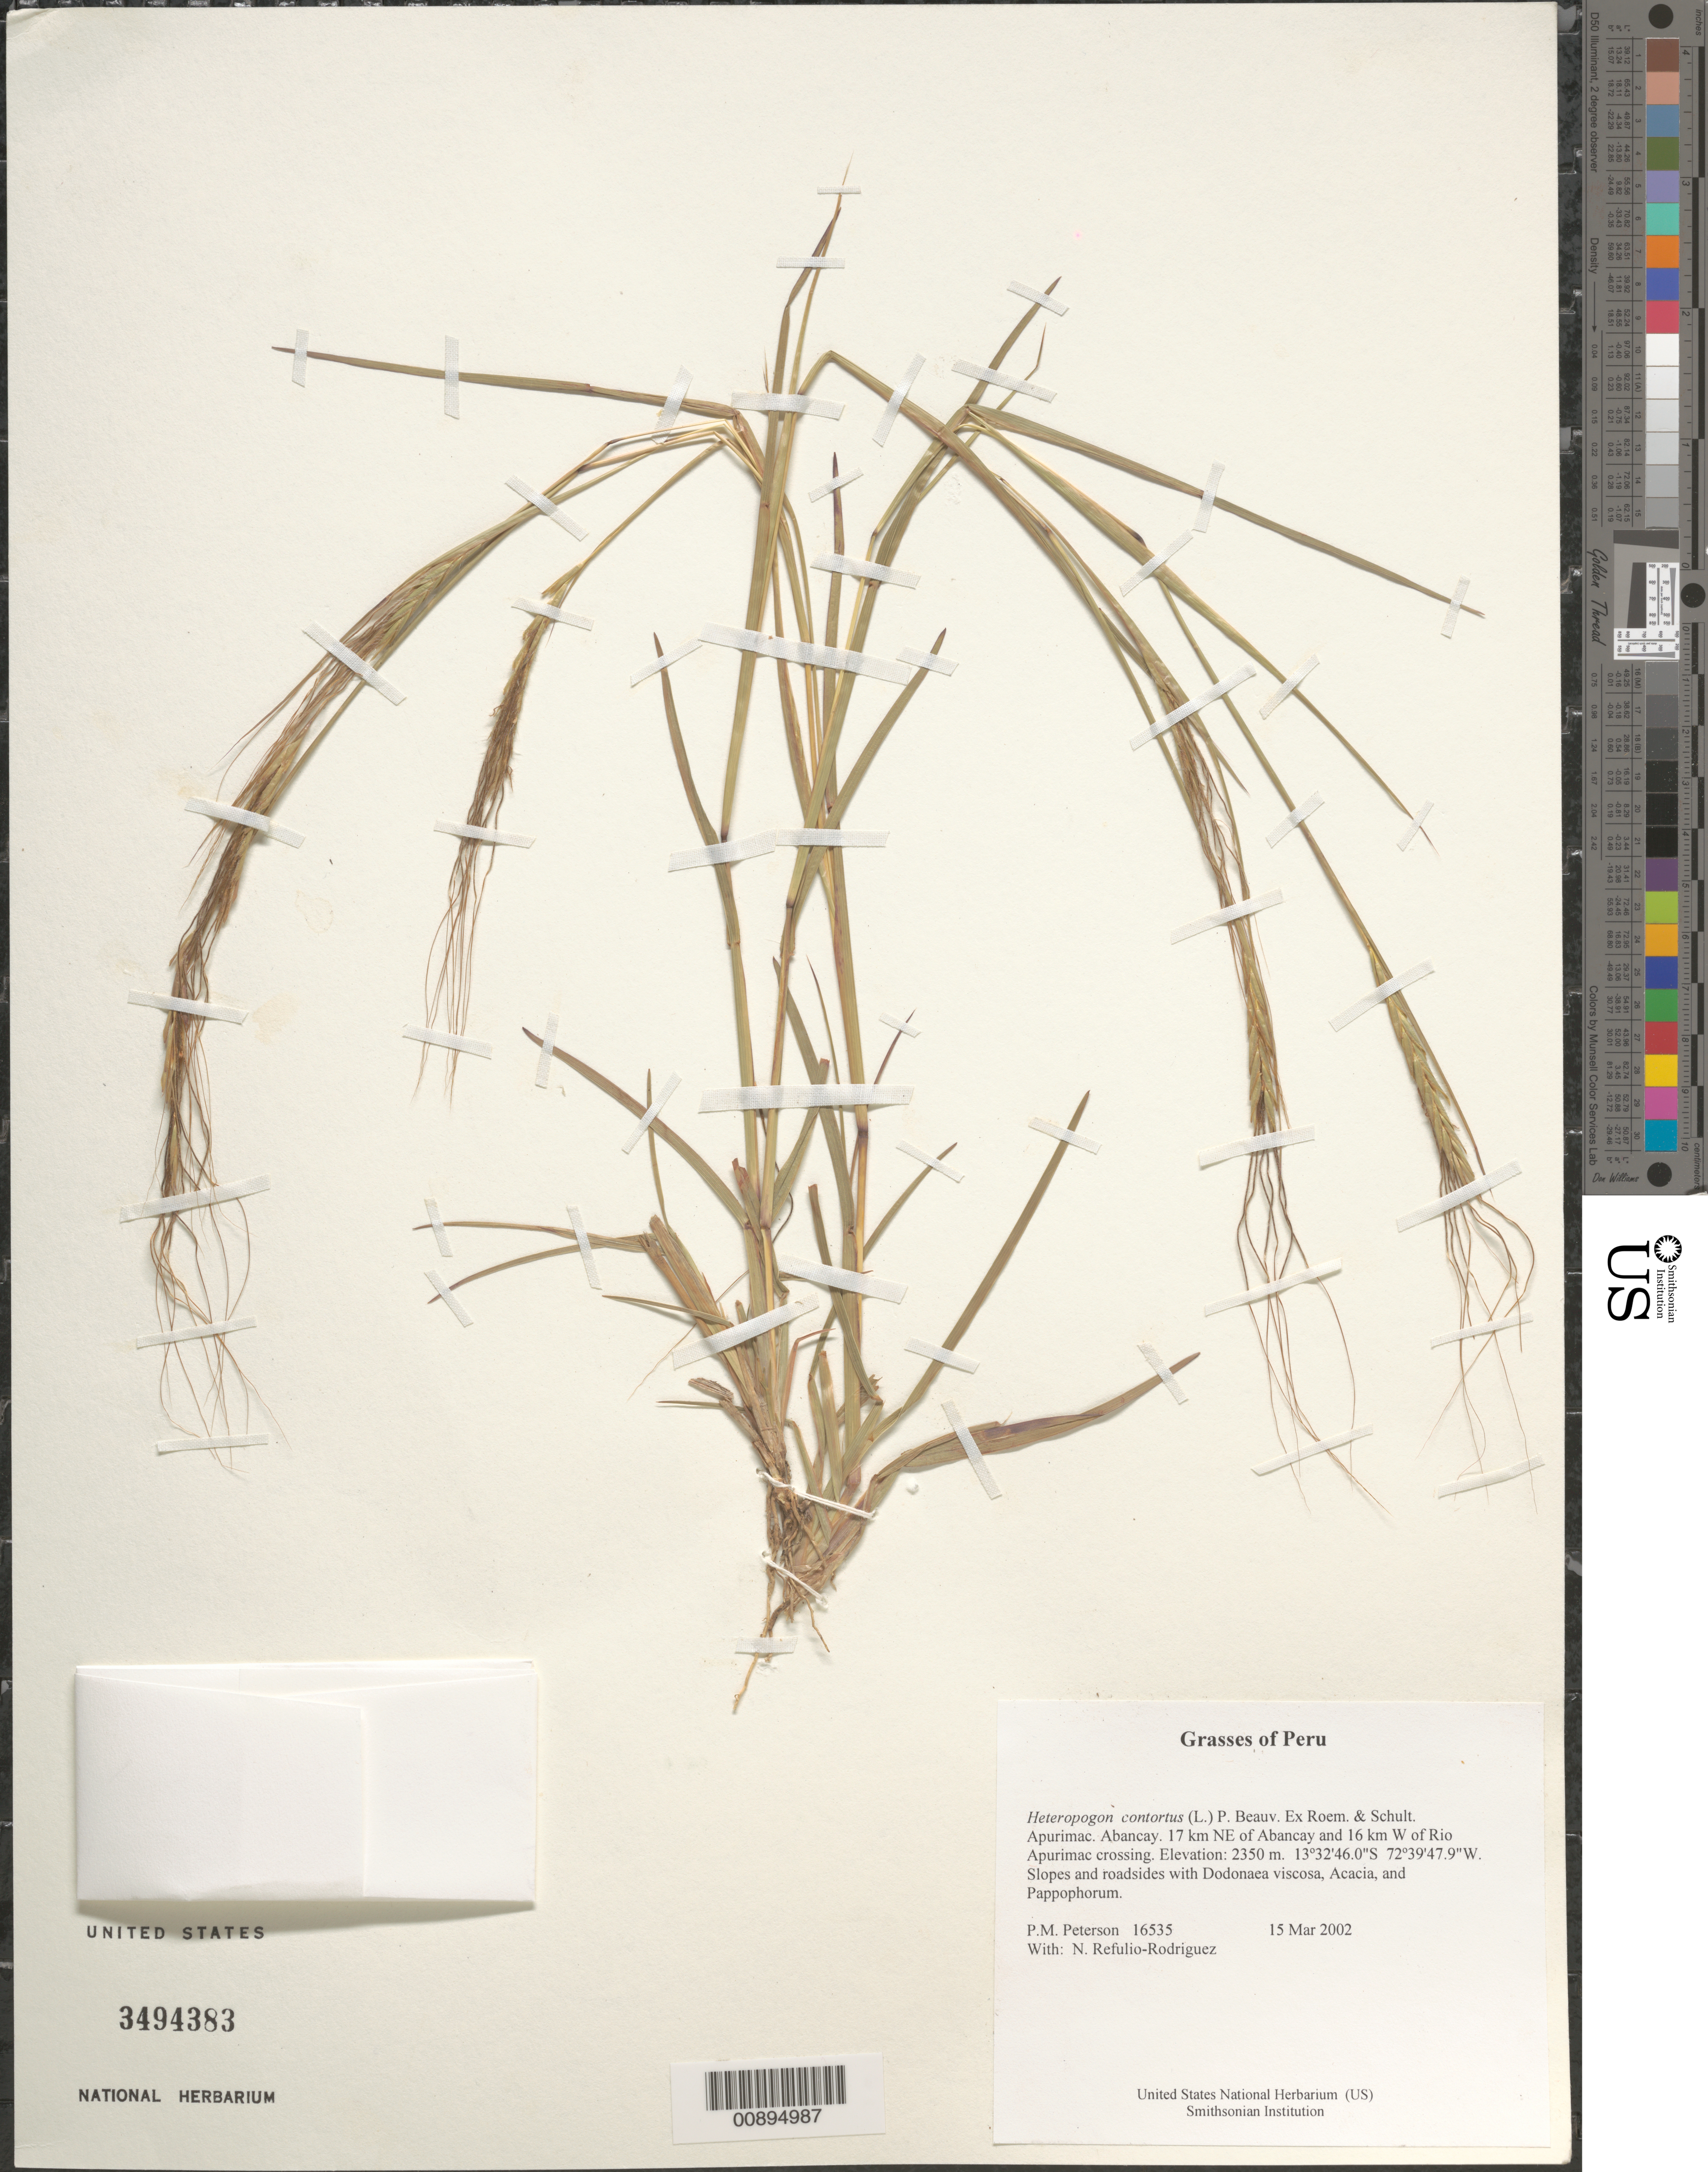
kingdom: Plantae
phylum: Tracheophyta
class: Liliopsida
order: Poales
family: Poaceae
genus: Heteropogon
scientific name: Heteropogon contortus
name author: (L.) P. Beauv. ex Roem. & Schult.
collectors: P. M. Peterson & N. Refulio-Rodríguez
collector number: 16535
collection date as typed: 15 Mar 2002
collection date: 2002-03-15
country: Peru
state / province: Apurímac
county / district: Abancay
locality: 17 km NE of Abancay and 16 km W of Rio Apurimac crossing.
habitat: Slopes and roadsides with ~Dodonaea viscosa, Acacia, and Pappophorum~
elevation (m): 2350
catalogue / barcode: US 3494383